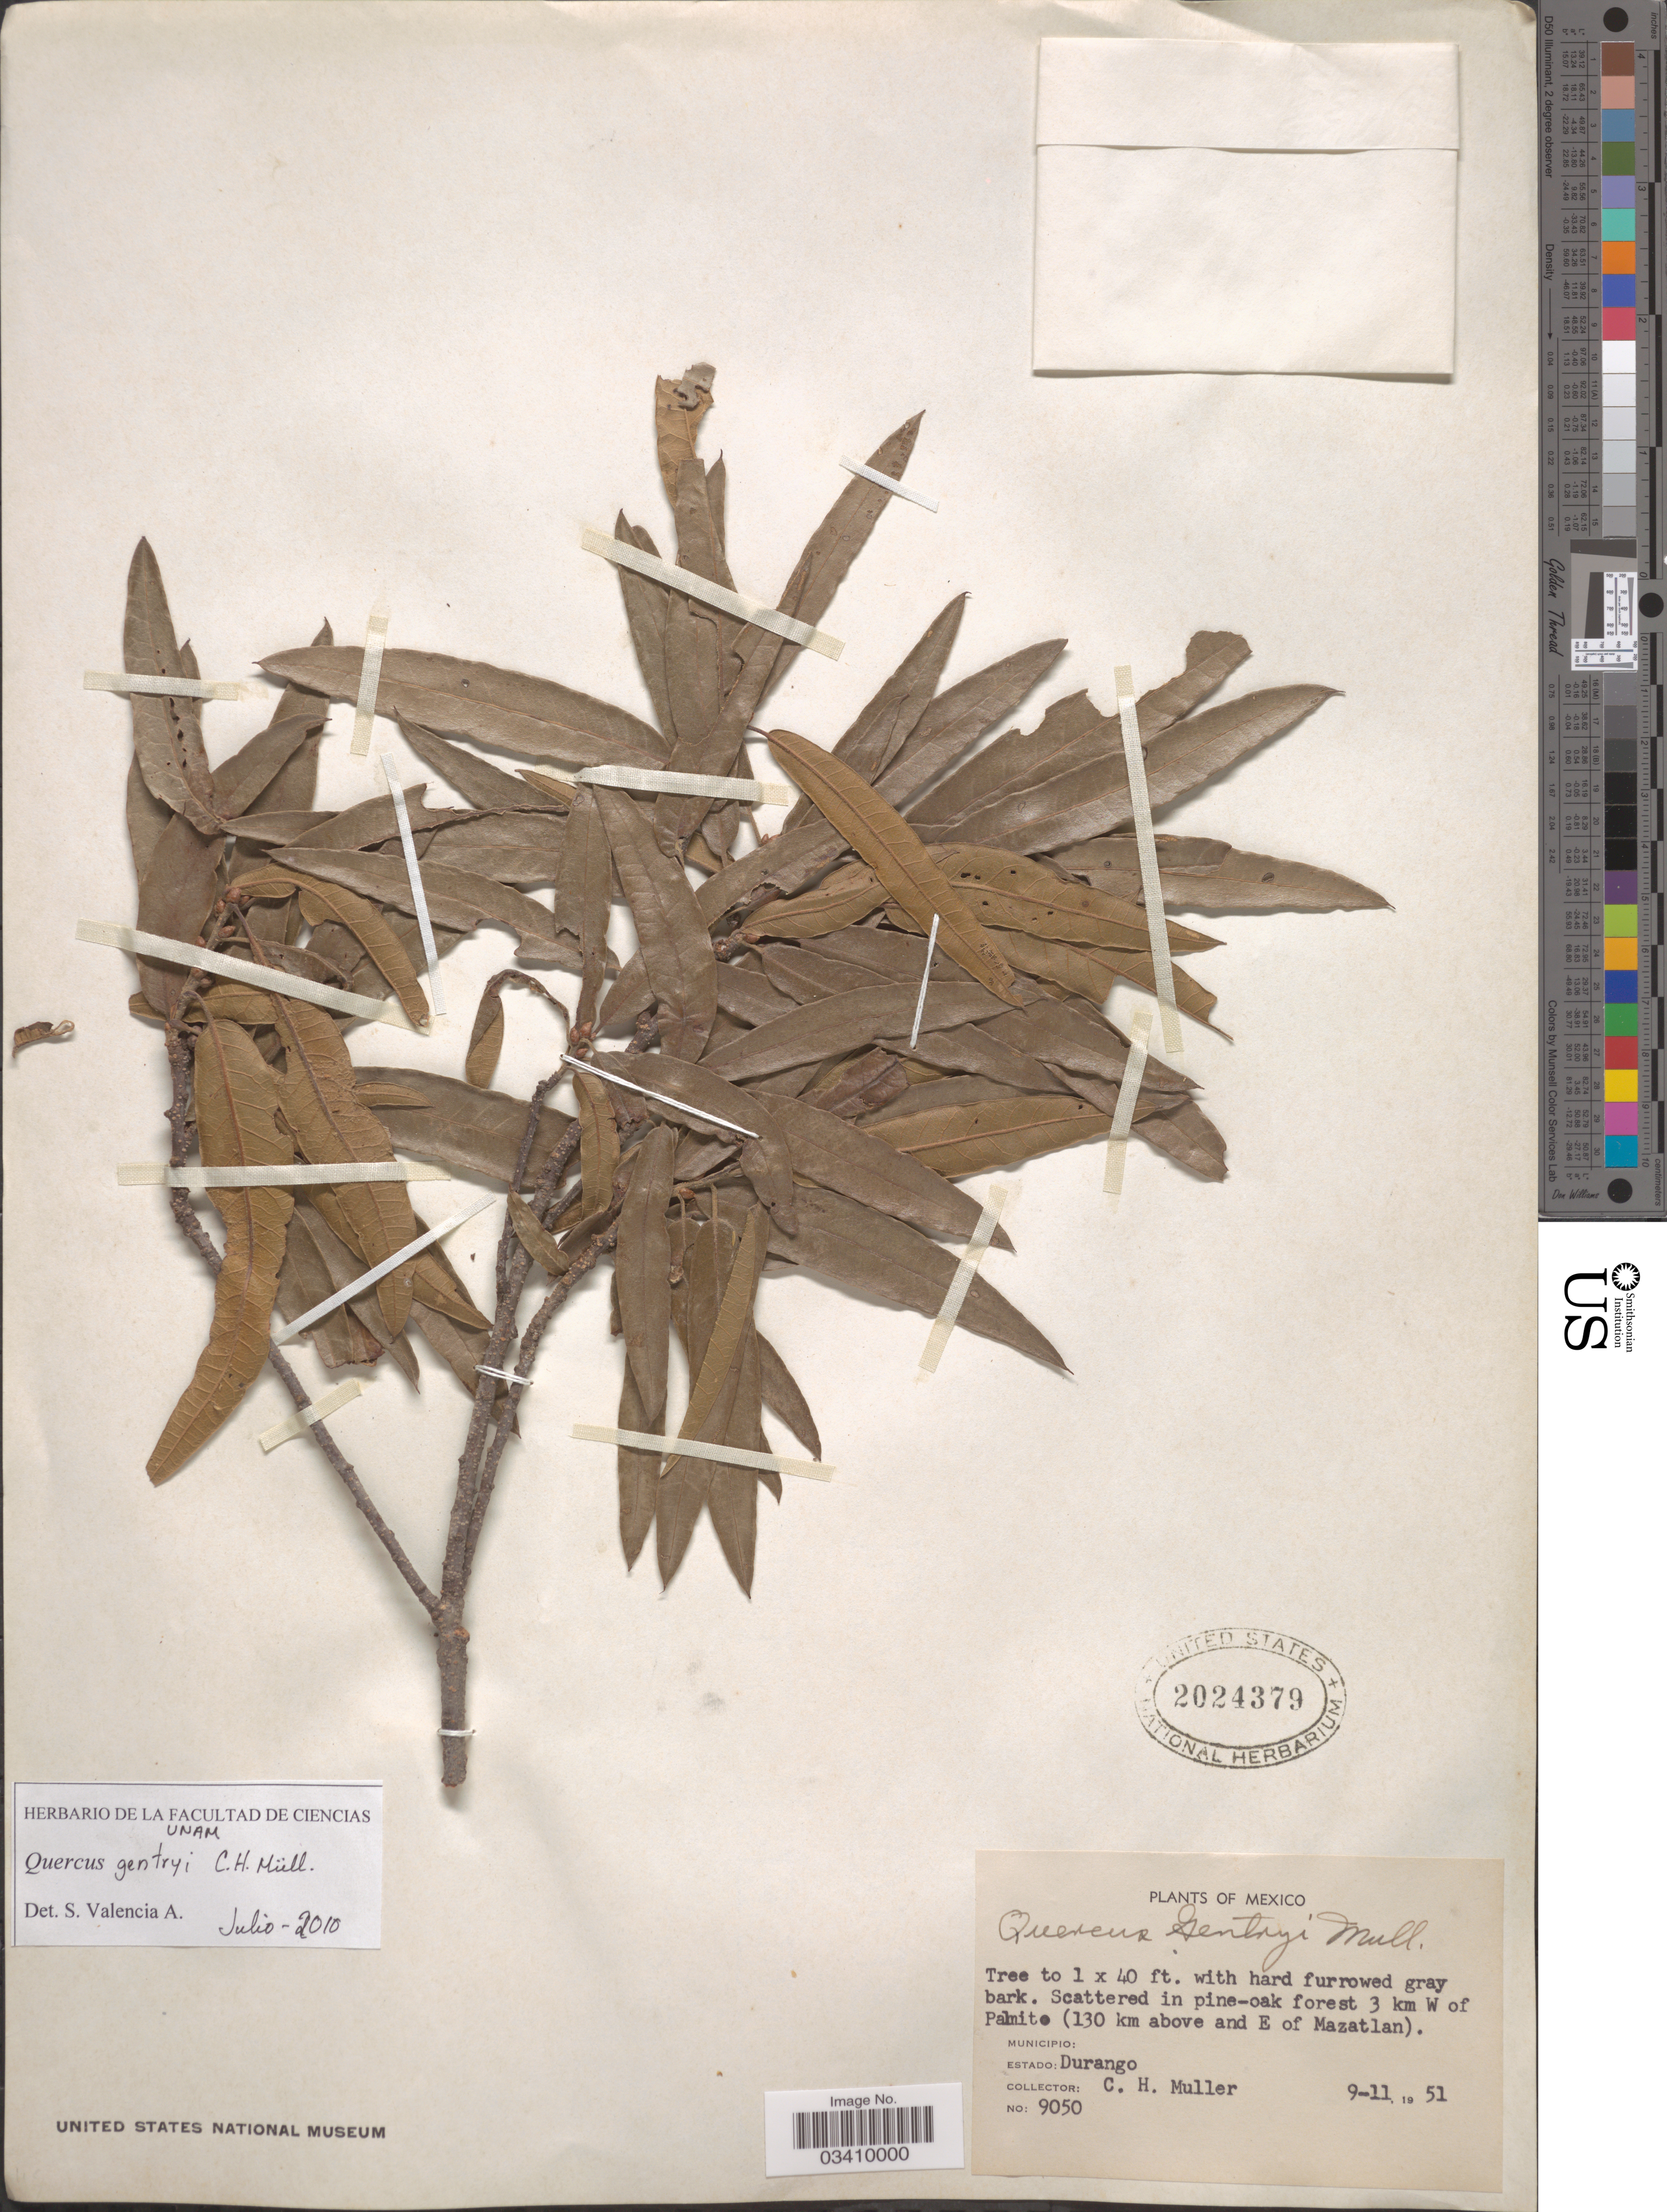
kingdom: Plantae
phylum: Tracheophyta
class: Magnoliopsida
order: Fagales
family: Fagaceae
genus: Quercus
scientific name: Quercus gentryi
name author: C.H. Mull.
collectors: C. H. Mueller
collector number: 9050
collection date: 1951-11-09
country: Mexico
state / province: Durango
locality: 3 km W of Palmito (130 km above and E of Mazatlan).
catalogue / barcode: US 2024379